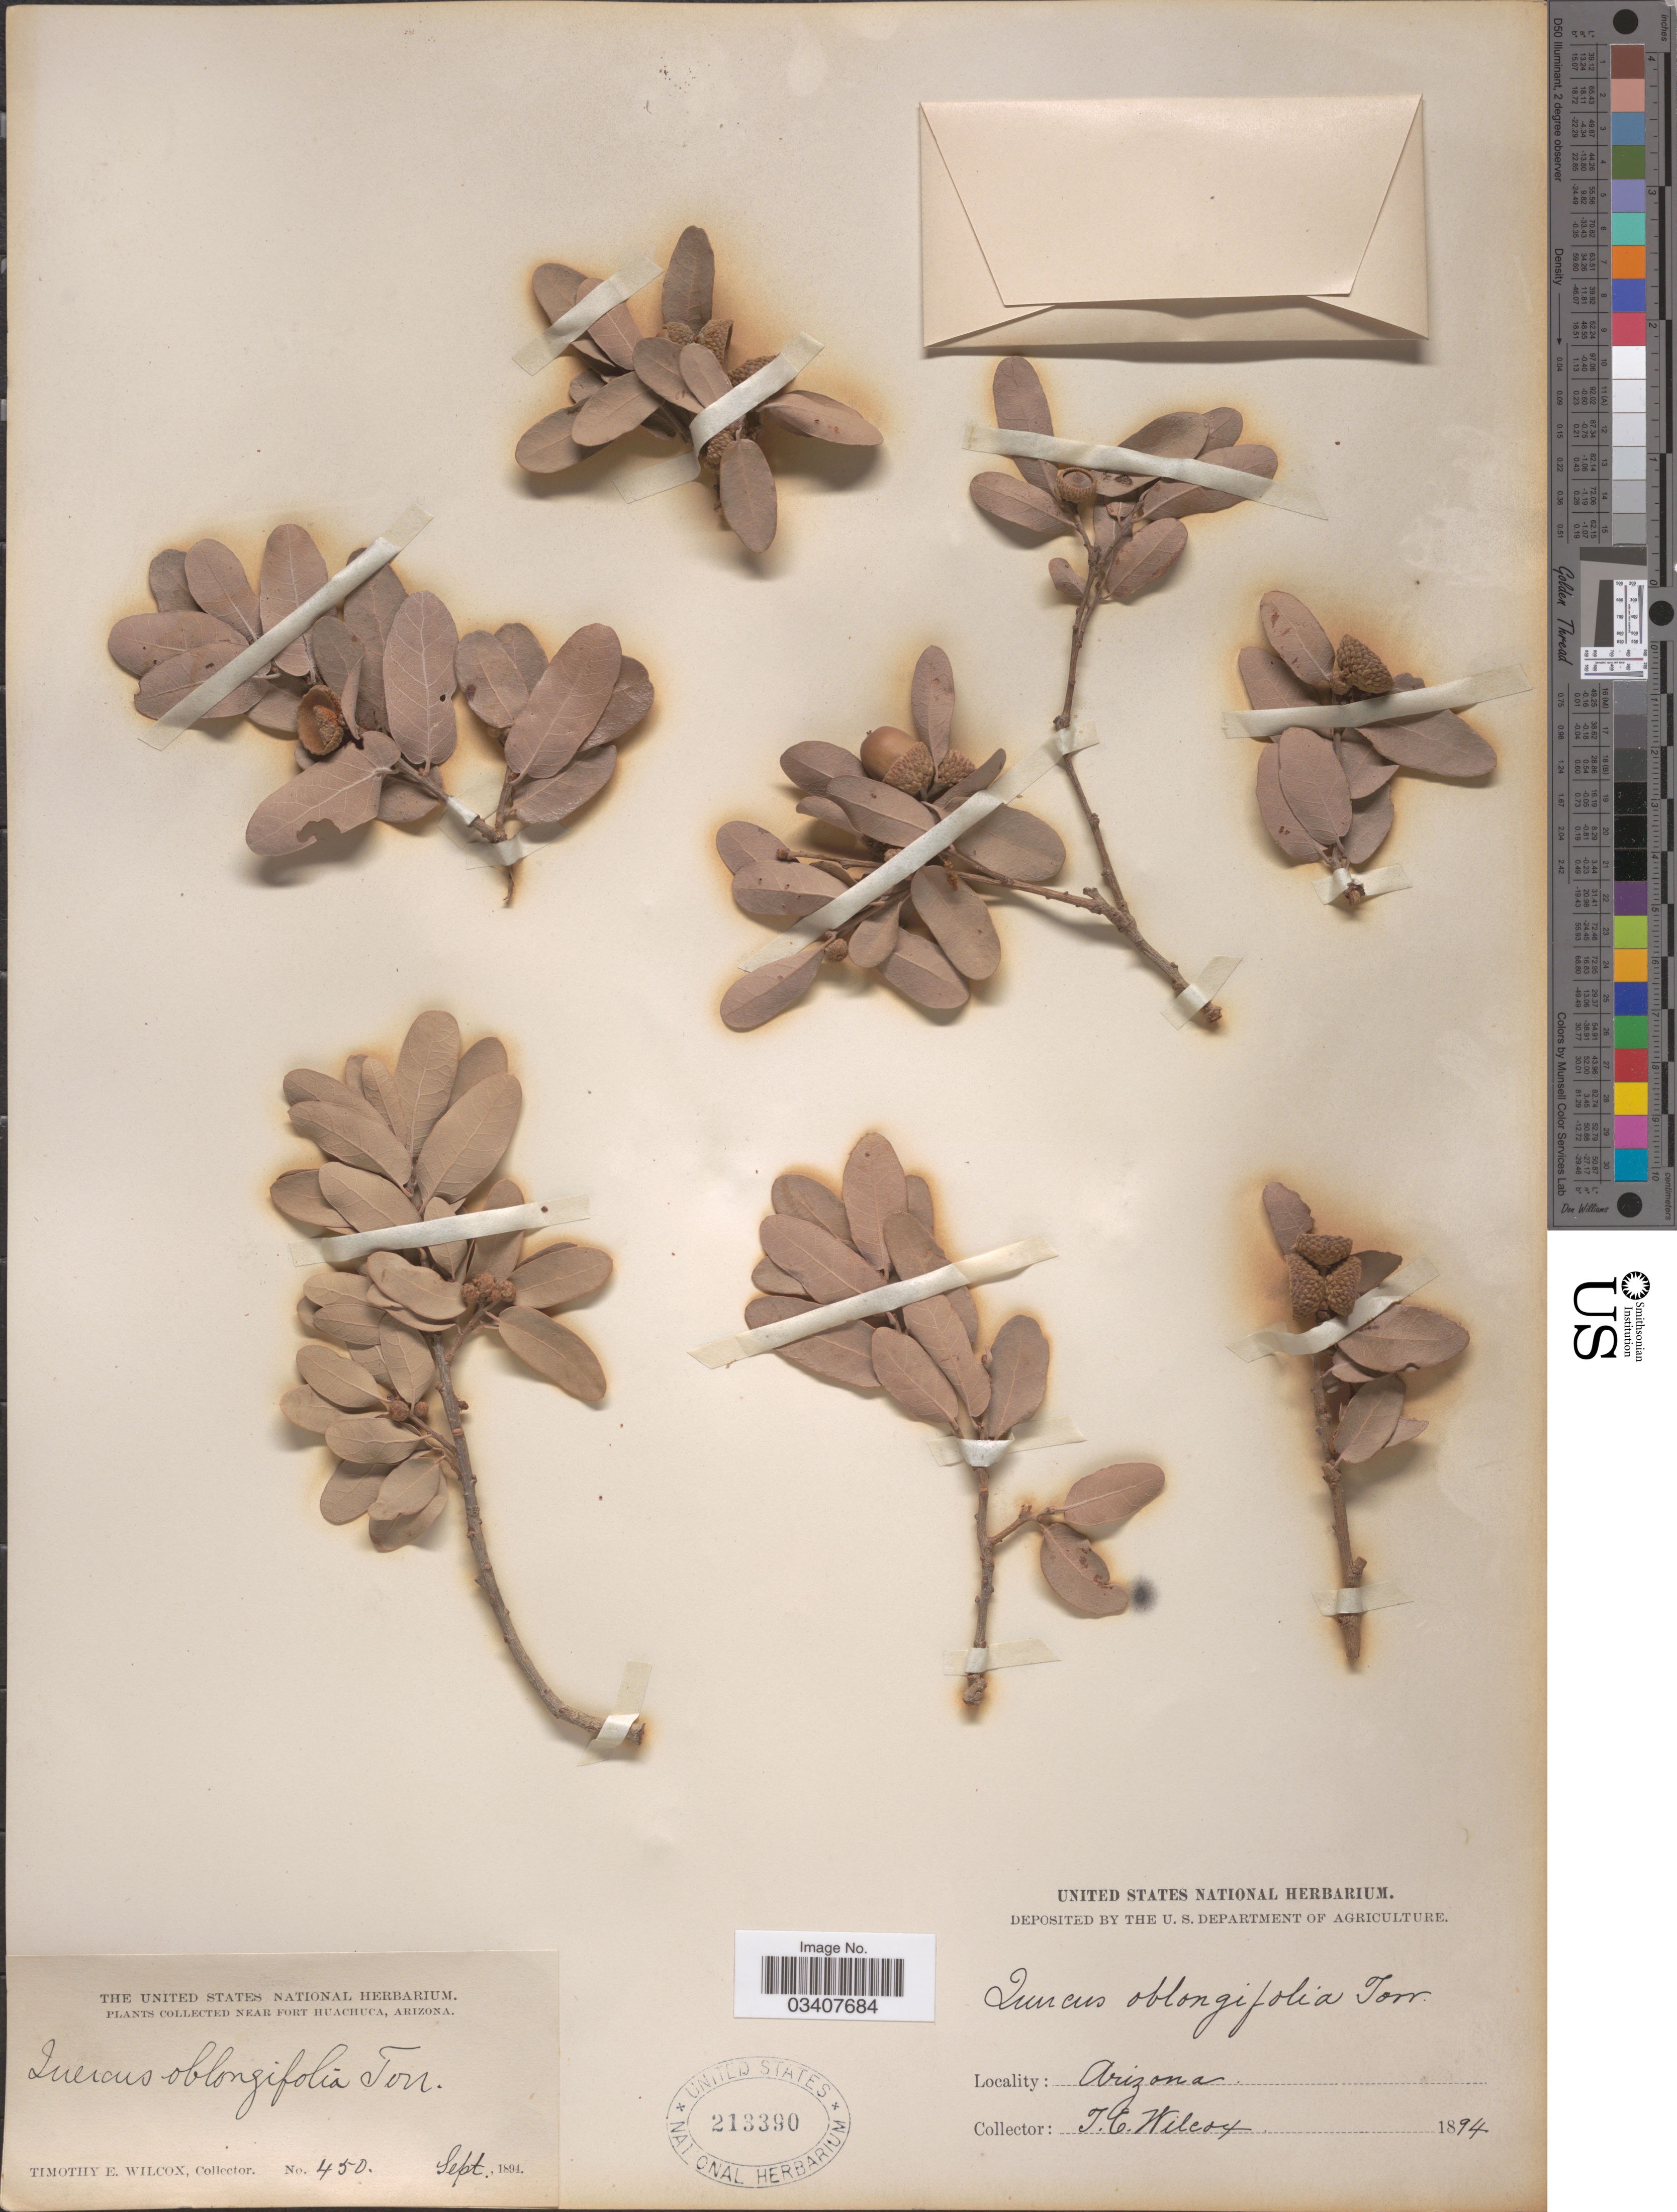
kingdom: Plantae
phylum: Tracheophyta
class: Magnoliopsida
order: Fagales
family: Fagaceae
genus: Quercus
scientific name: Quercus oblongifolia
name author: Torr.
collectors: T. E. Wilcox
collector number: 450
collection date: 1894-09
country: United States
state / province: Arizona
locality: Near Fort Huachuca.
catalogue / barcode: US 213390